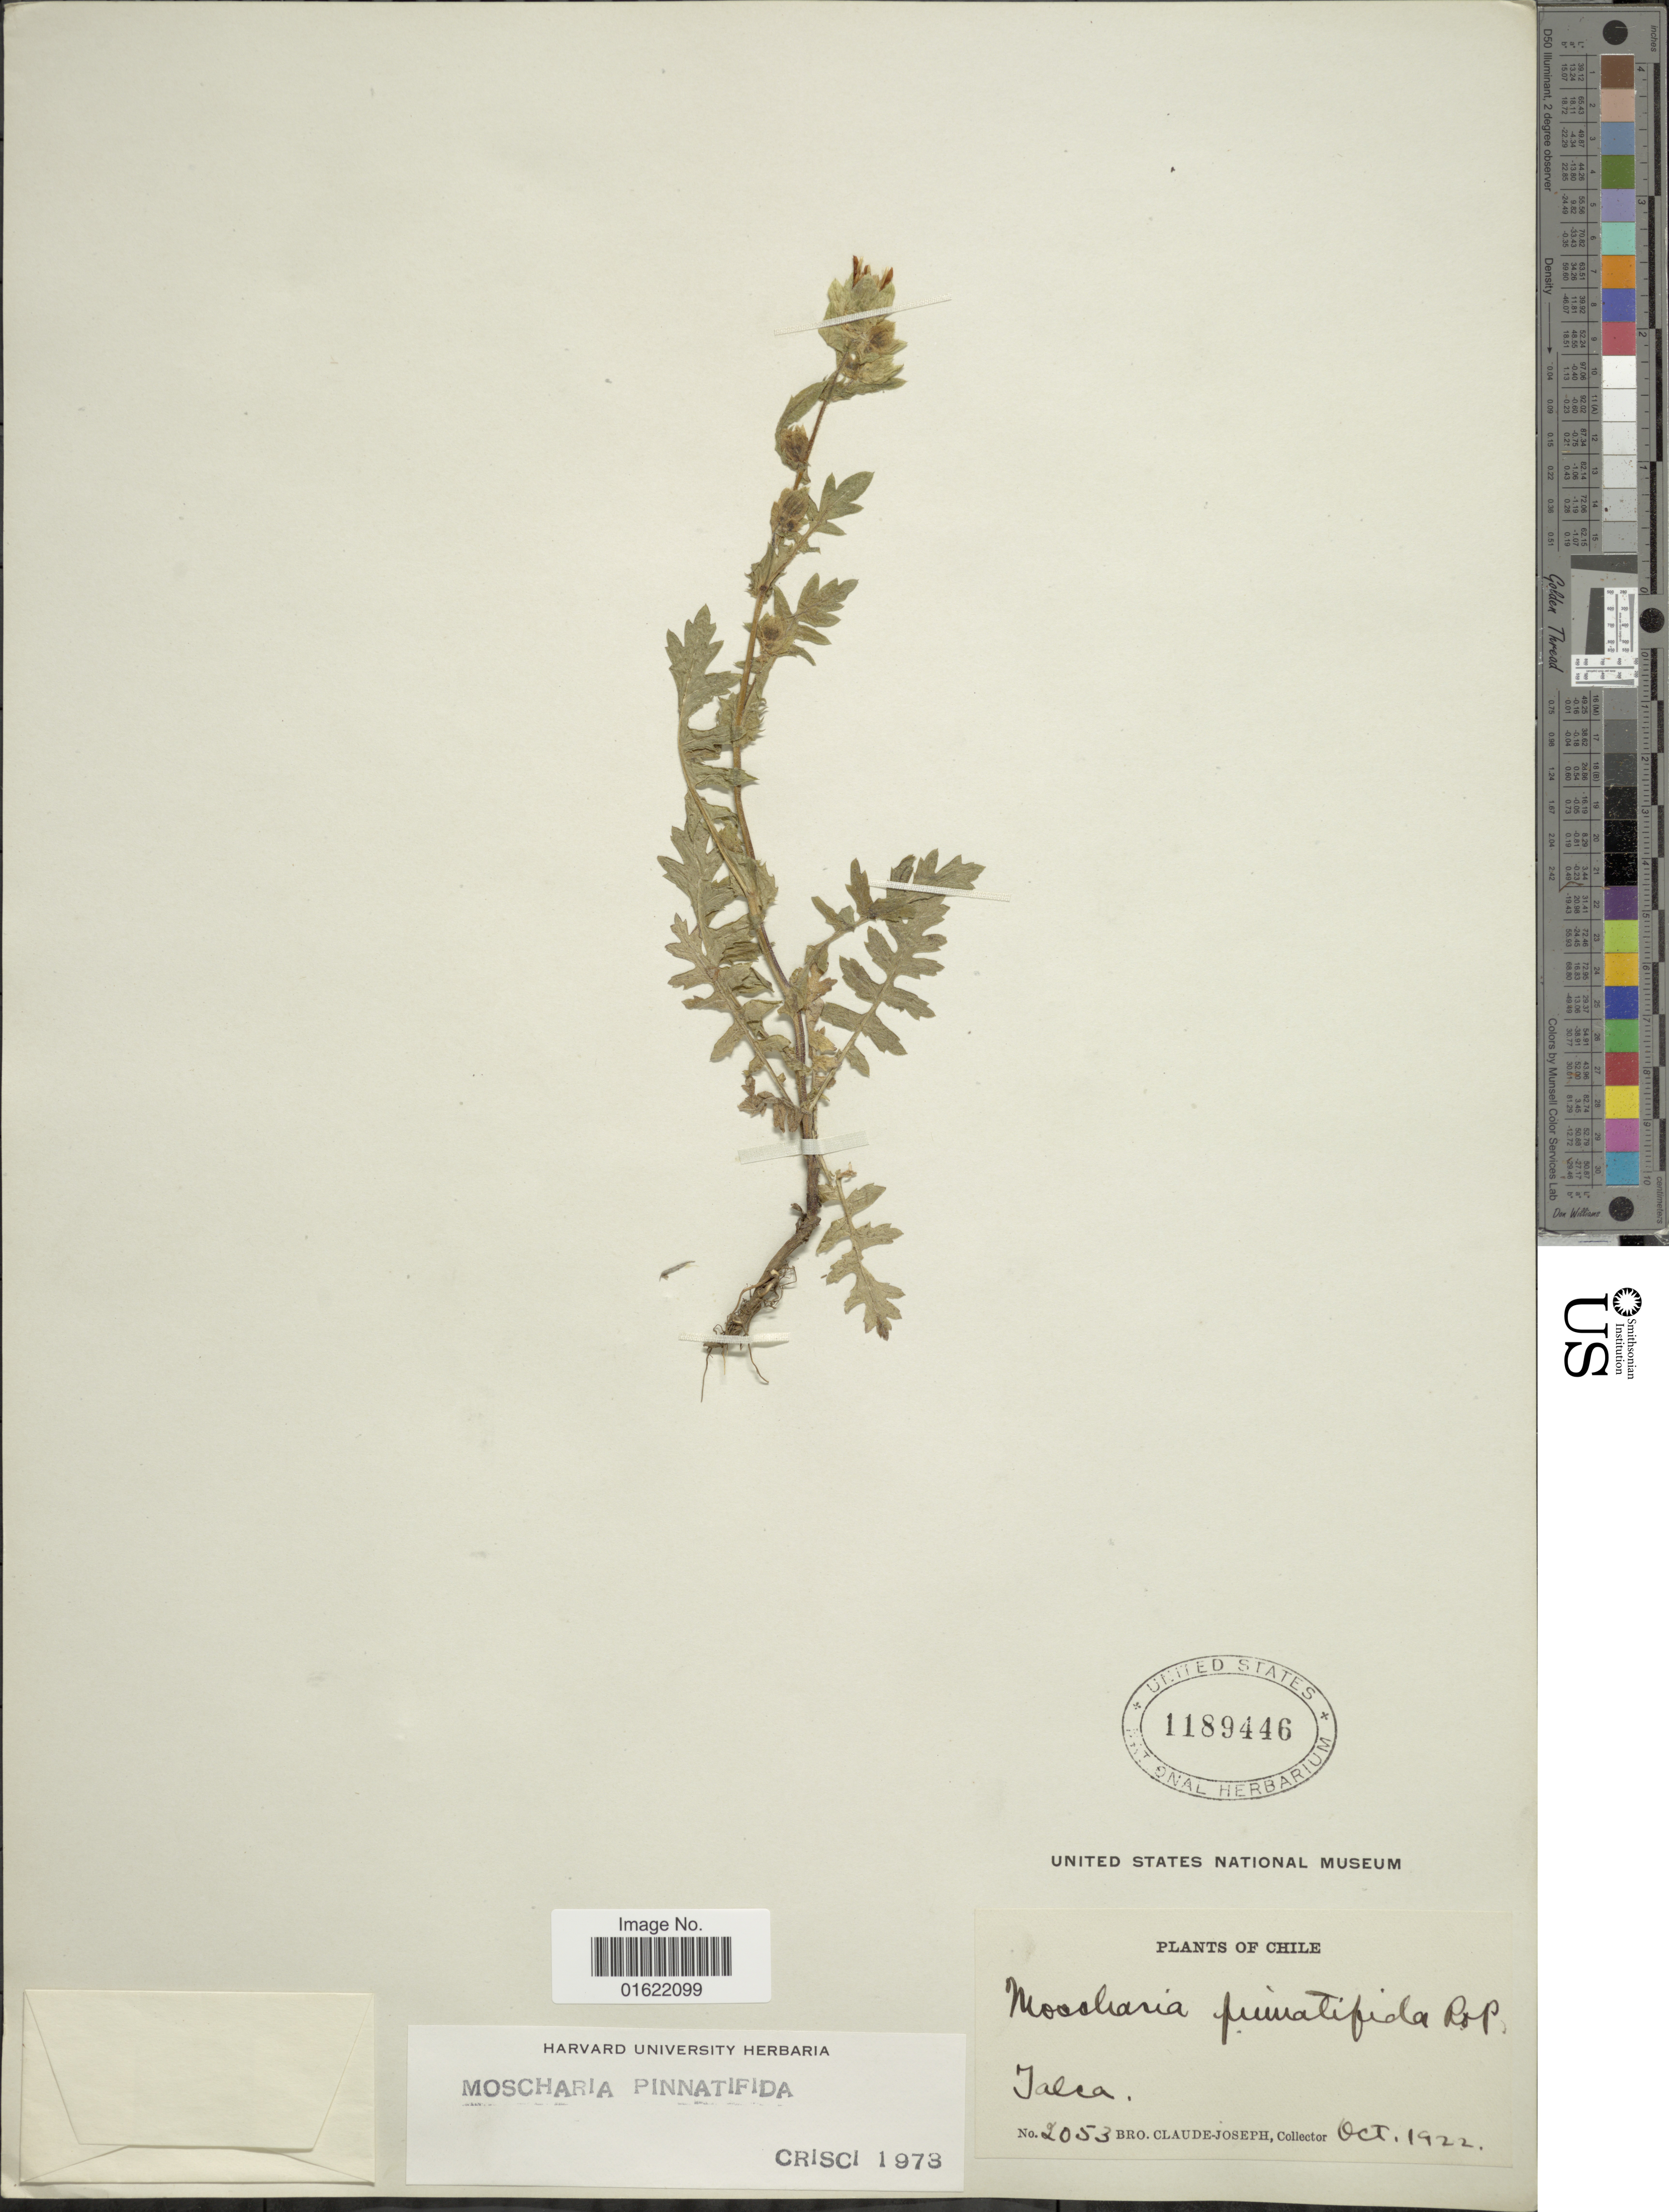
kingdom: Plantae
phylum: Tracheophyta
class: Magnoliopsida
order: Asterales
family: Asteraceae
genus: Moscharia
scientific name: Moscharia pinnatifida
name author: Ruiz & Pav.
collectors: Bro. Claude-Joseph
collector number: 2053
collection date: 1922-10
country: Chile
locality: Jalca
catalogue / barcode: US 1189446